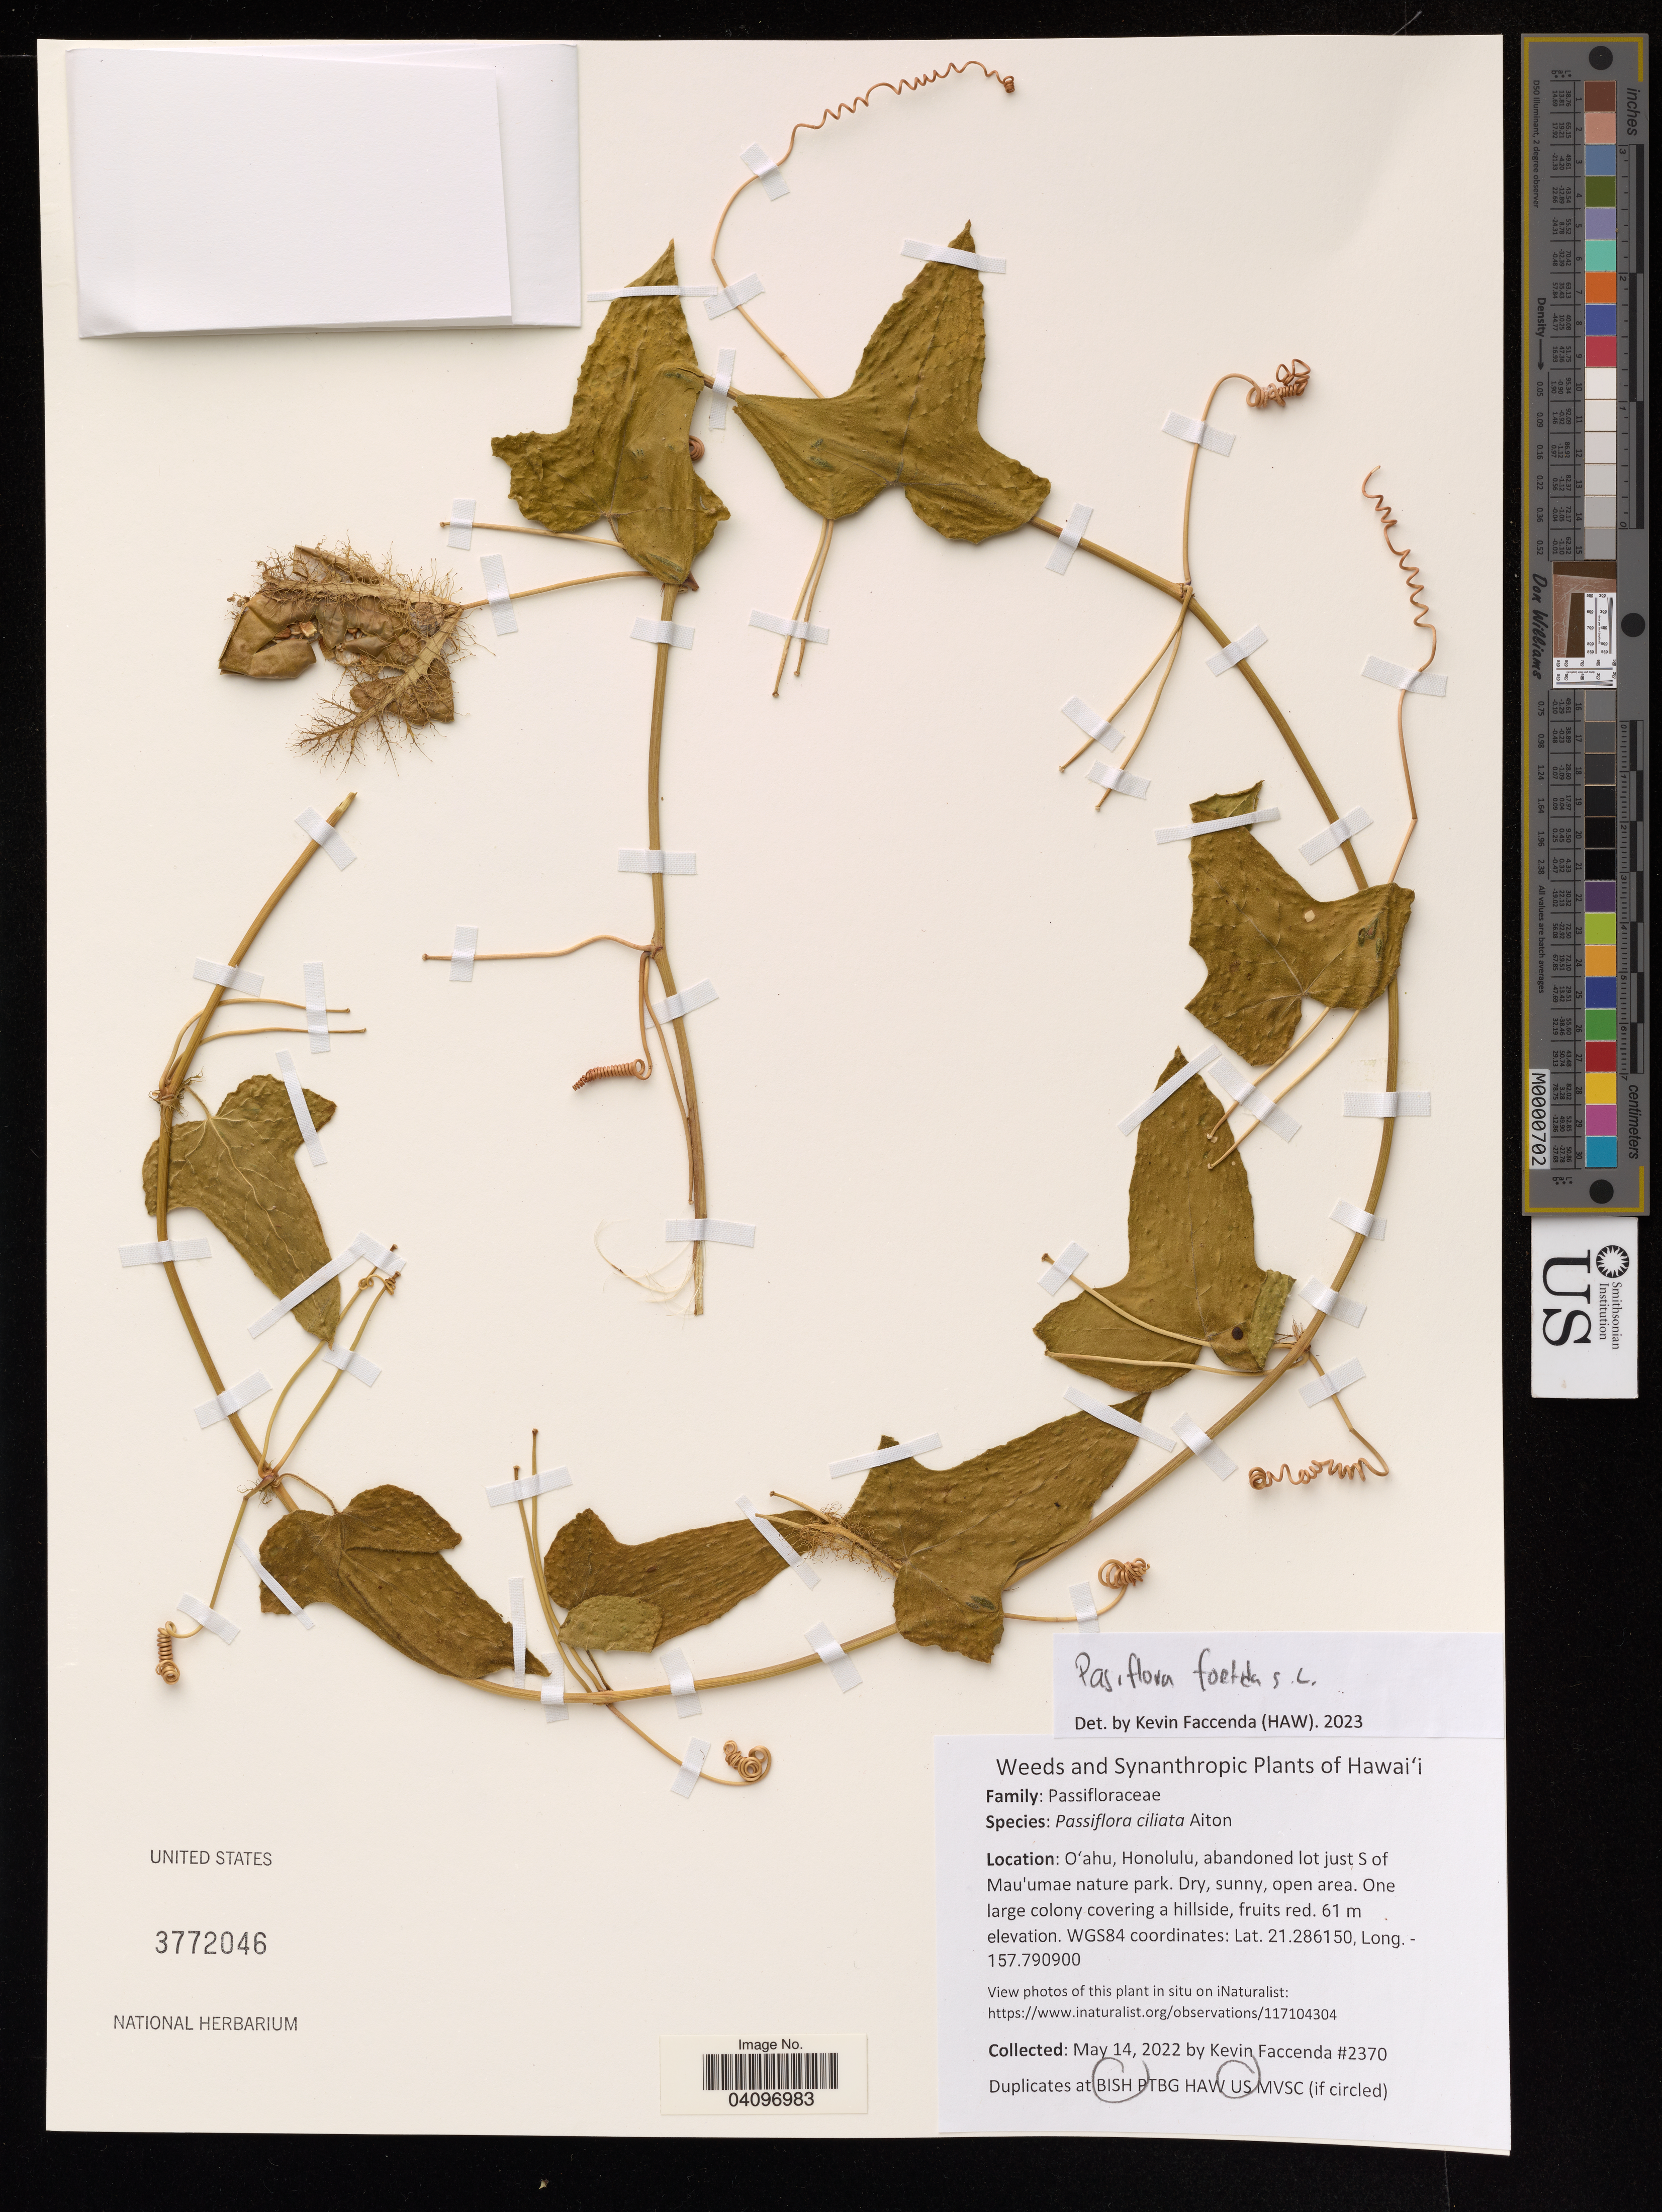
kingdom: Plantae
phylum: Tracheophyta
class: Magnoliopsida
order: Malpighiales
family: Passifloraceae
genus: Passiflora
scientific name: Passiflora foetida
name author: L.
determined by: Faccenda, K.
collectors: K. Faccenda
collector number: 2370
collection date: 2022-05-14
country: United States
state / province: Hawaii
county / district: Honolulu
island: Oahu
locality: Abandoned lot just S of Mau'umae nature park.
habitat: Dry, sunny, open area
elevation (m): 61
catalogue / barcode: US 3772046